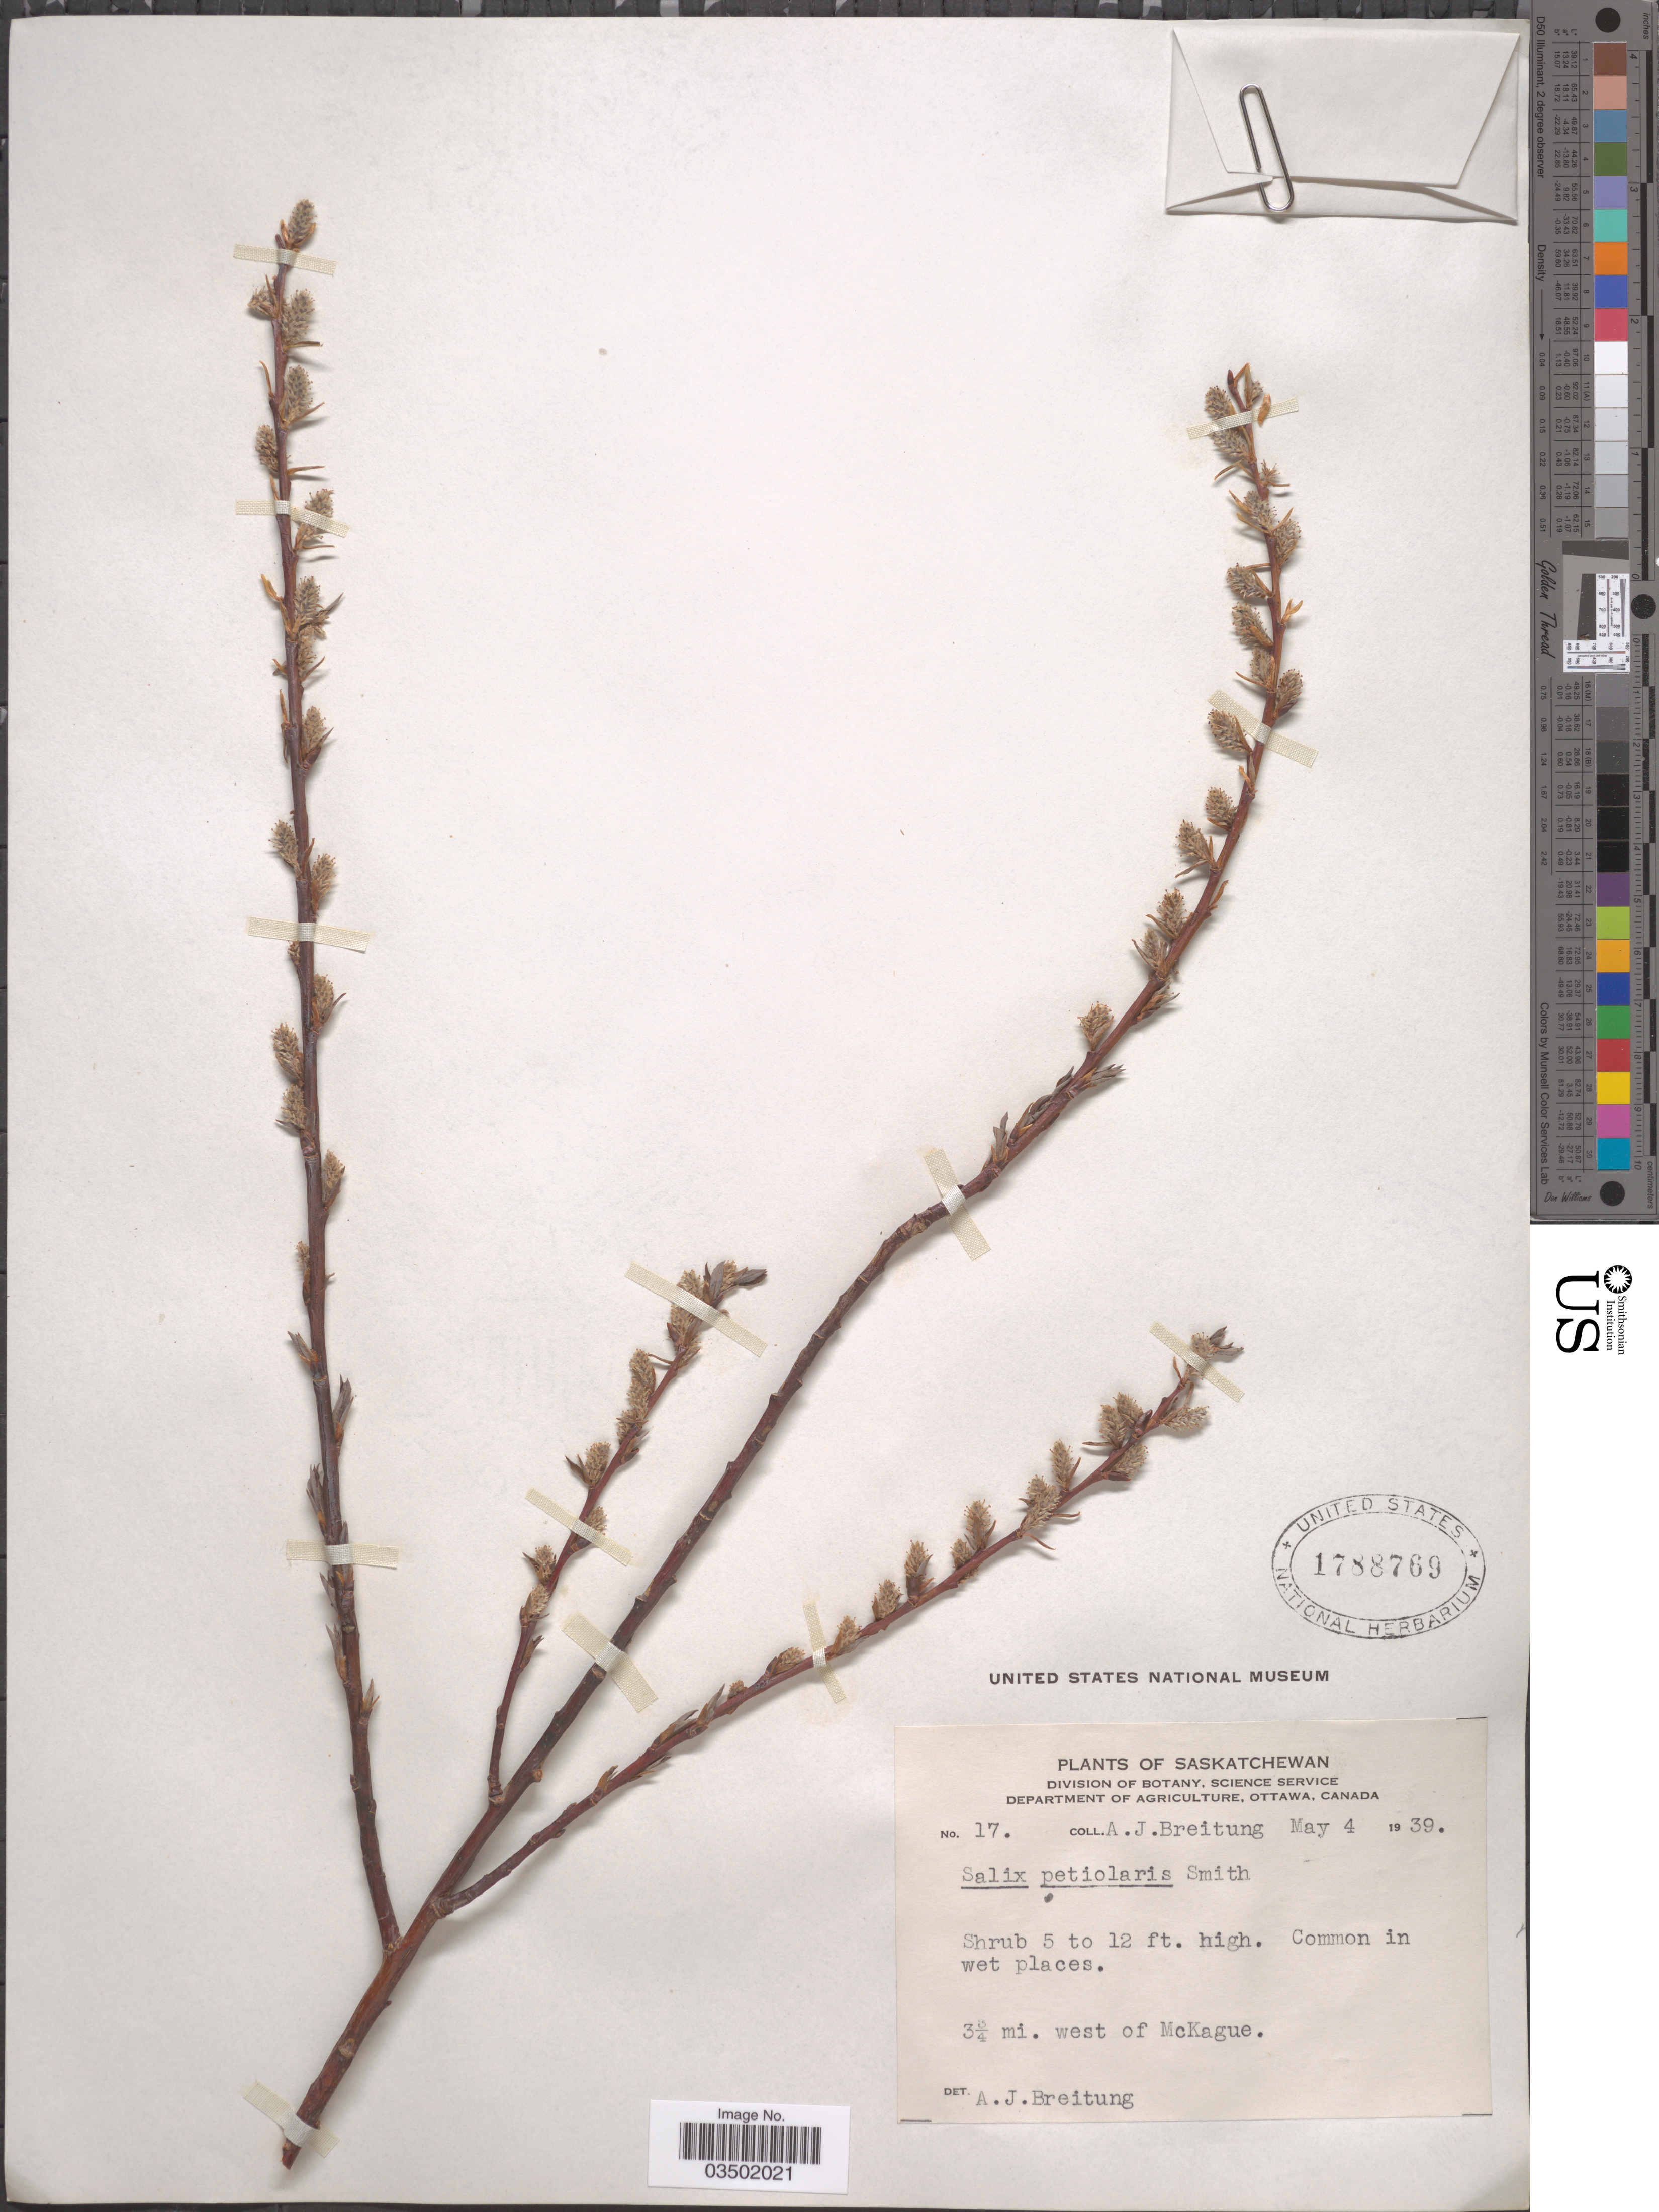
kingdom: Plantae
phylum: Tracheophyta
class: Magnoliopsida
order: Malpighiales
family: Salicaceae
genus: Salix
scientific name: Salix petiolaris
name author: Sm.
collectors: A. Breitung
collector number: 17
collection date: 1939-05-04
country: Canada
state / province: Saskatchewan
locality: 3¾ mi. west of McKague.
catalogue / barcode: US 1788769